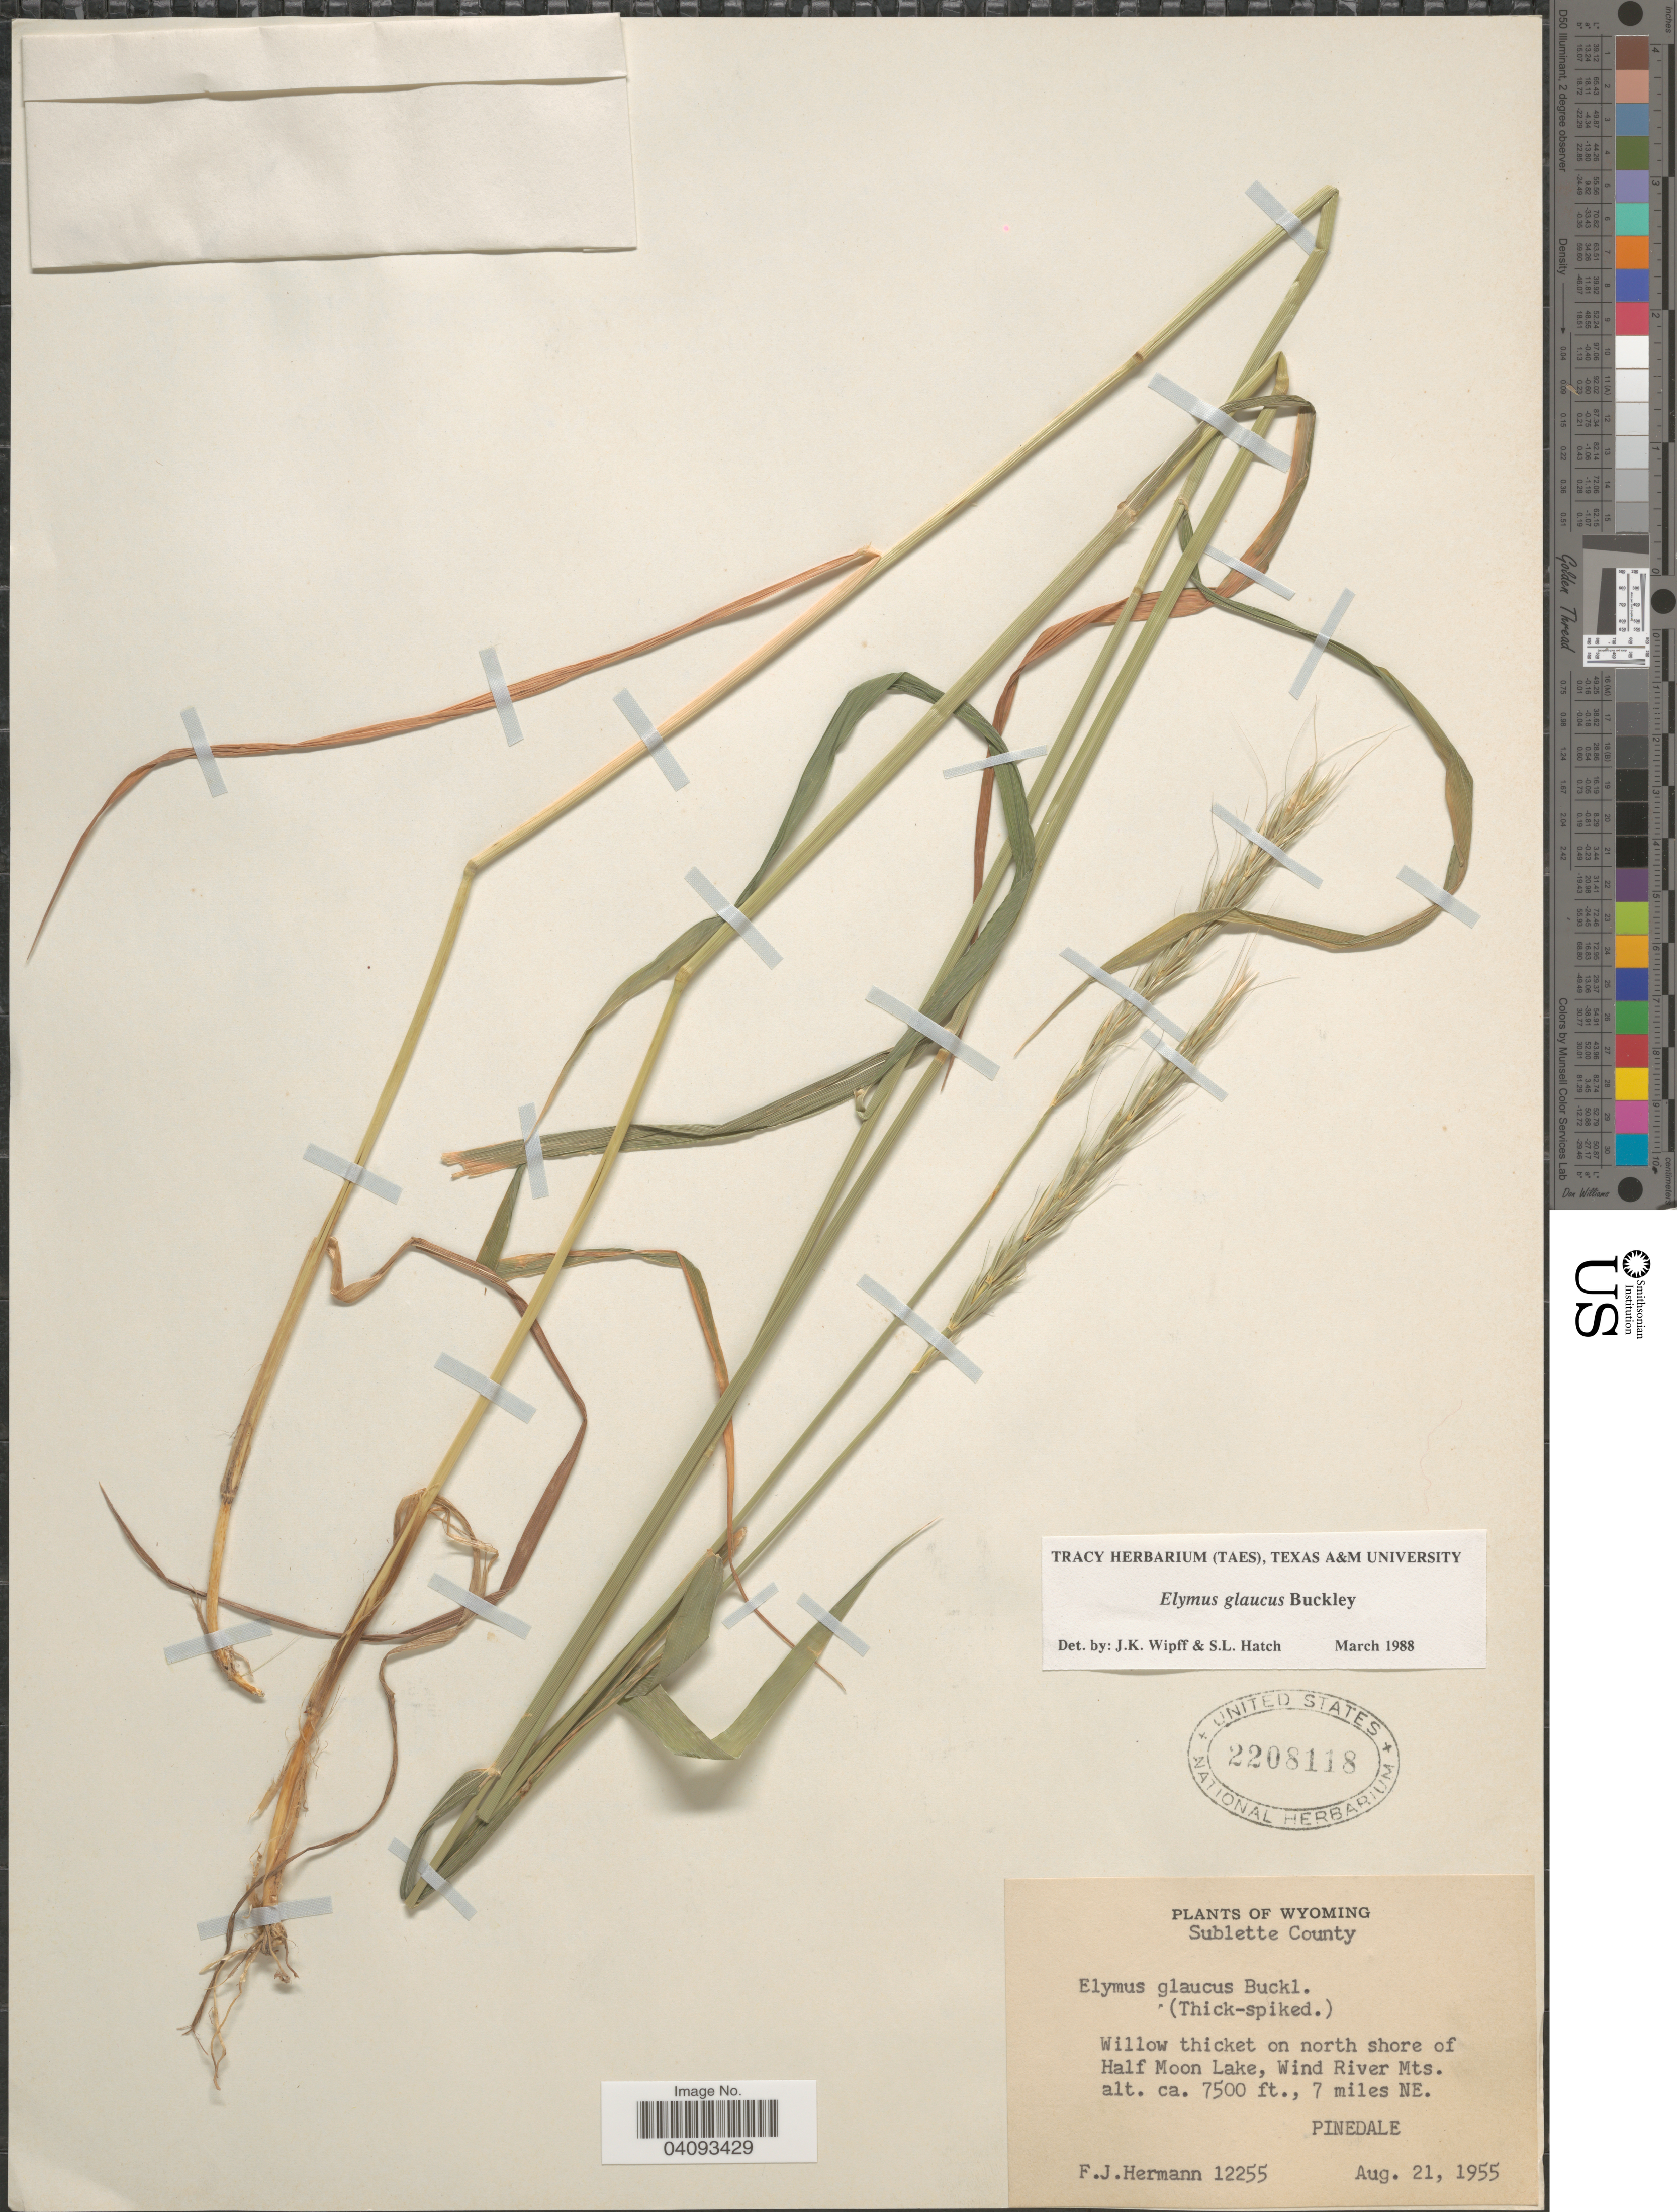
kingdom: Plantae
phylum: Tracheophyta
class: Liliopsida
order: Poales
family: Poaceae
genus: Elymus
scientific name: Elymus glaucus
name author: Buckley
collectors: F. J. Hermann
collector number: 12255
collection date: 1955-08-21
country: United States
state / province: Wyoming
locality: Sublette County. Willow thicket on northshore of Half Moon Lake, Wind River Mts. 7 miles NE. Pinedale.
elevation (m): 2286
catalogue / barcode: US 2208118